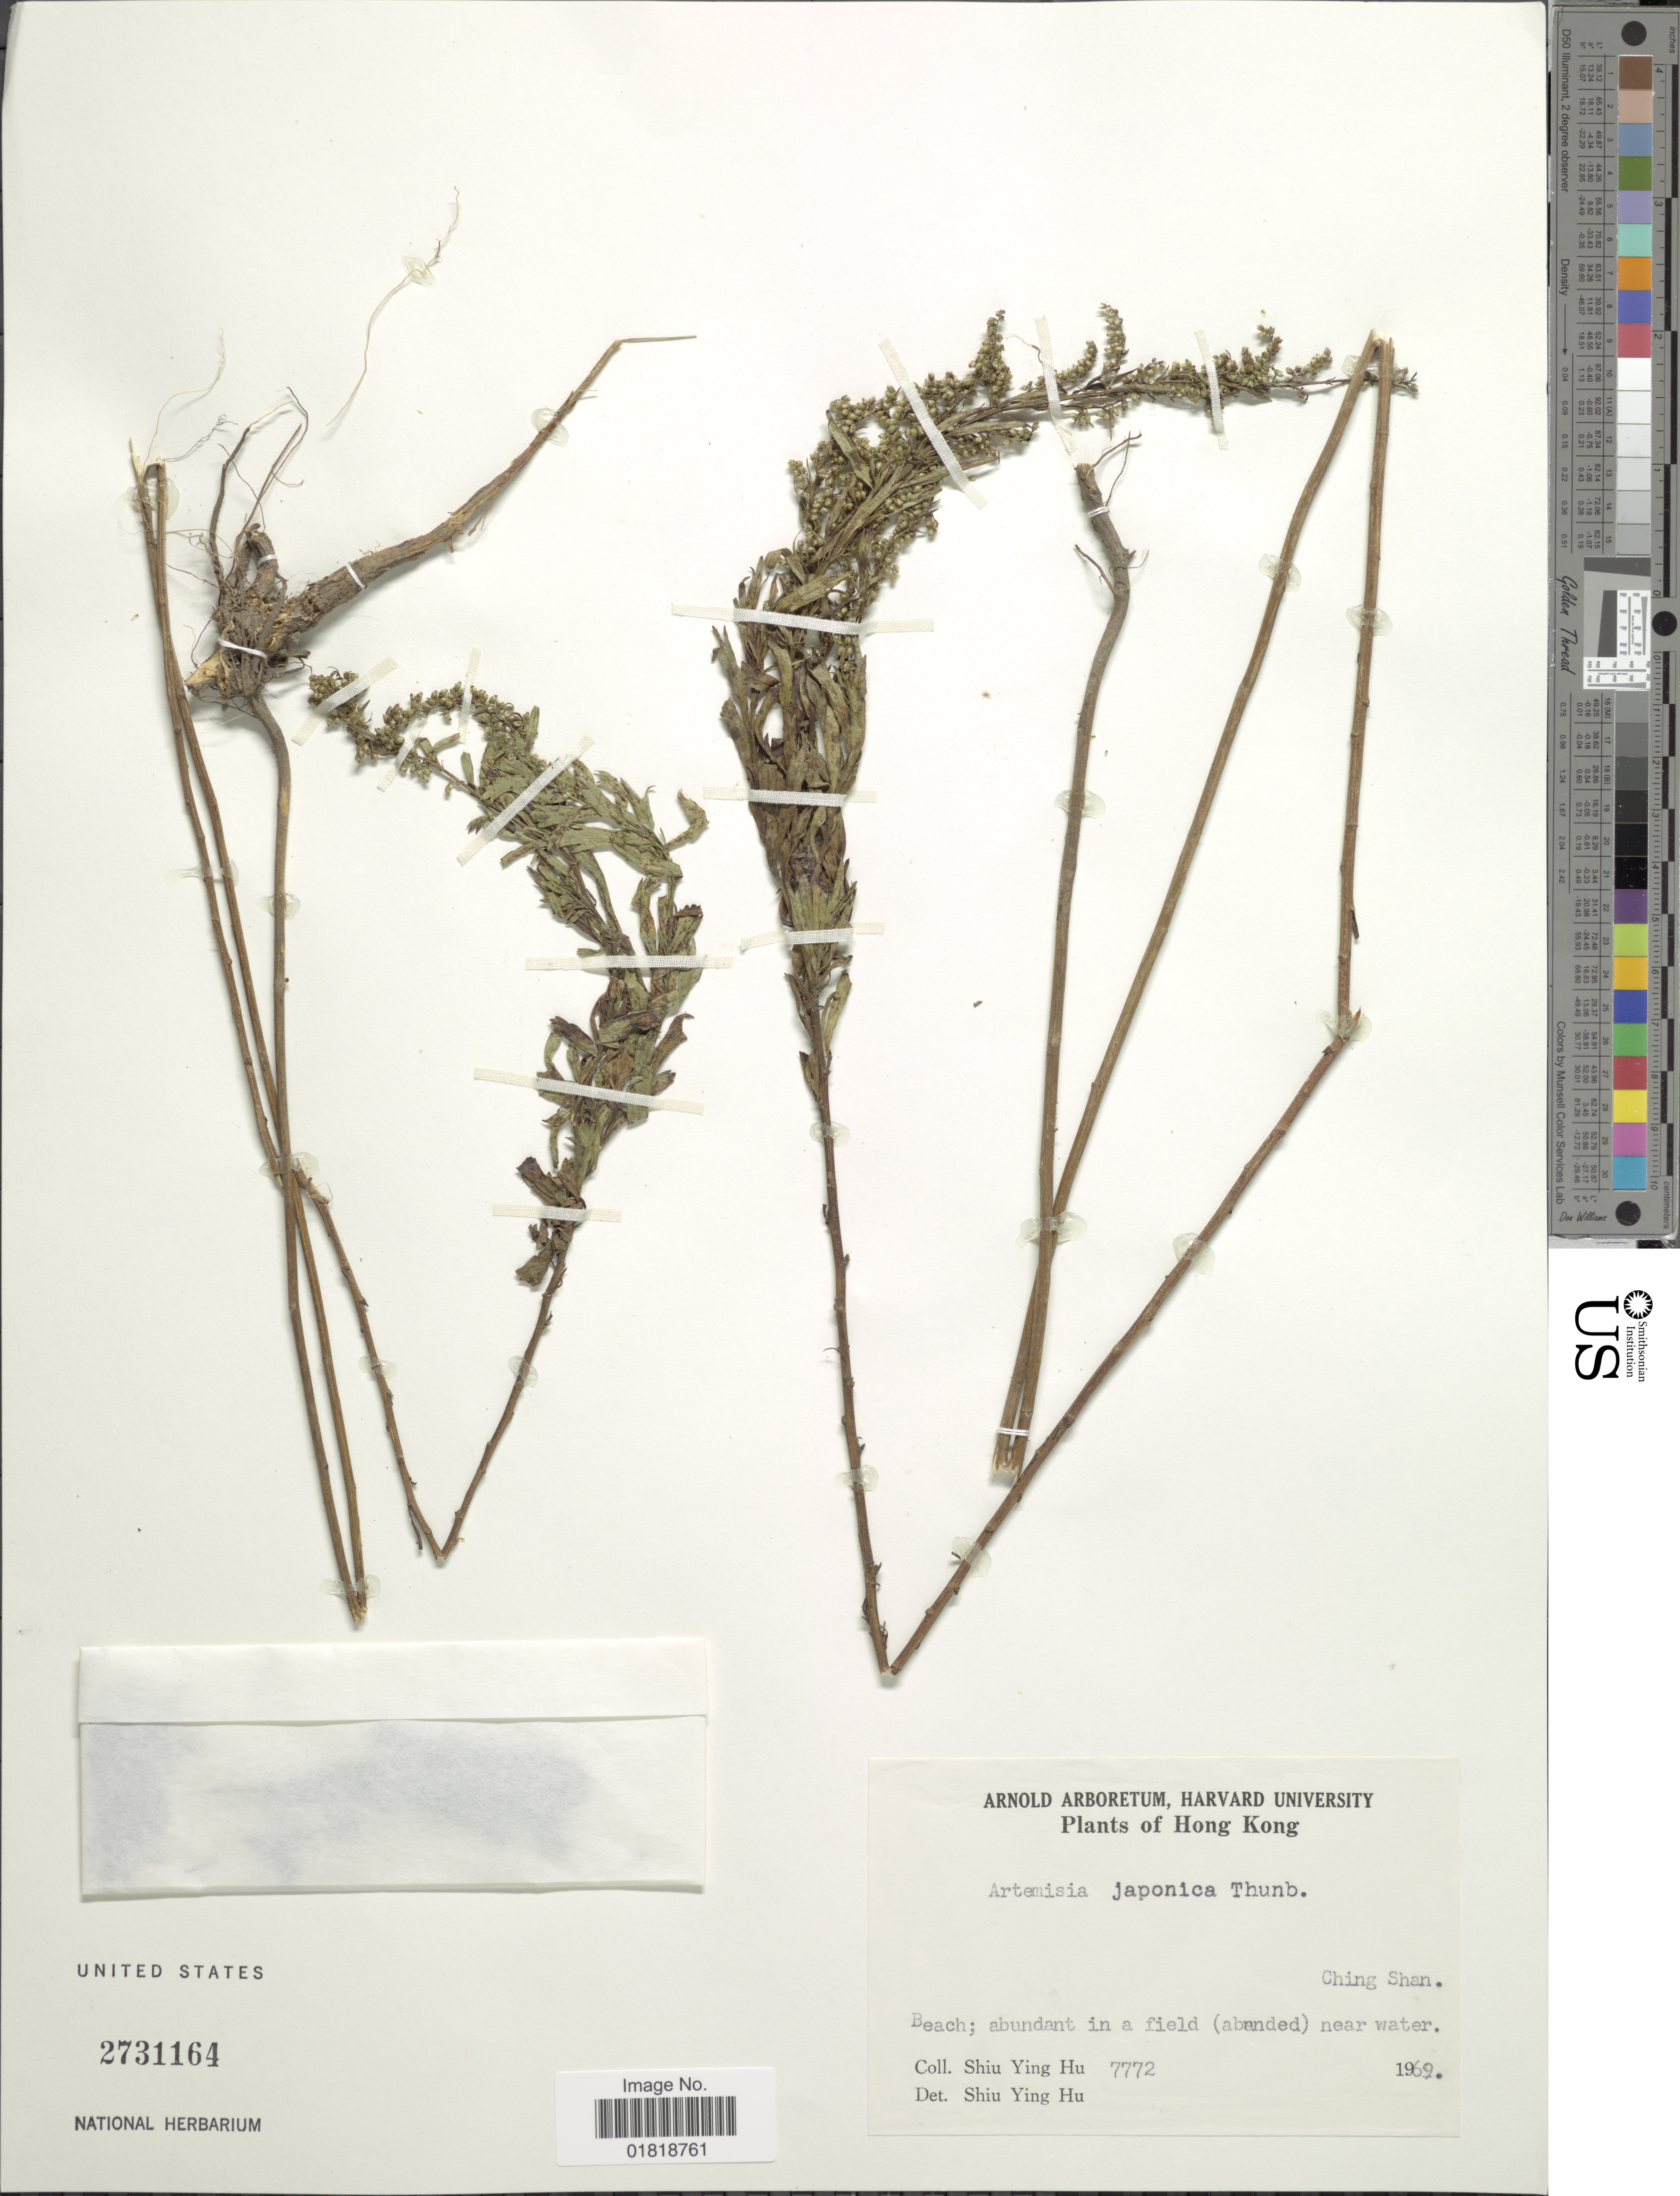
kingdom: Plantae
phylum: Tracheophyta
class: Magnoliopsida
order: Asterales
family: Asteraceae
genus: Artemisia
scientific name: Artemisia japonica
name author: Thunb.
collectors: S. Y. Hu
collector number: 7772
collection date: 1969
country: China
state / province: Hong Kong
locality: Beach; abundant in a field (abanded) near water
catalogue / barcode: US 2731164